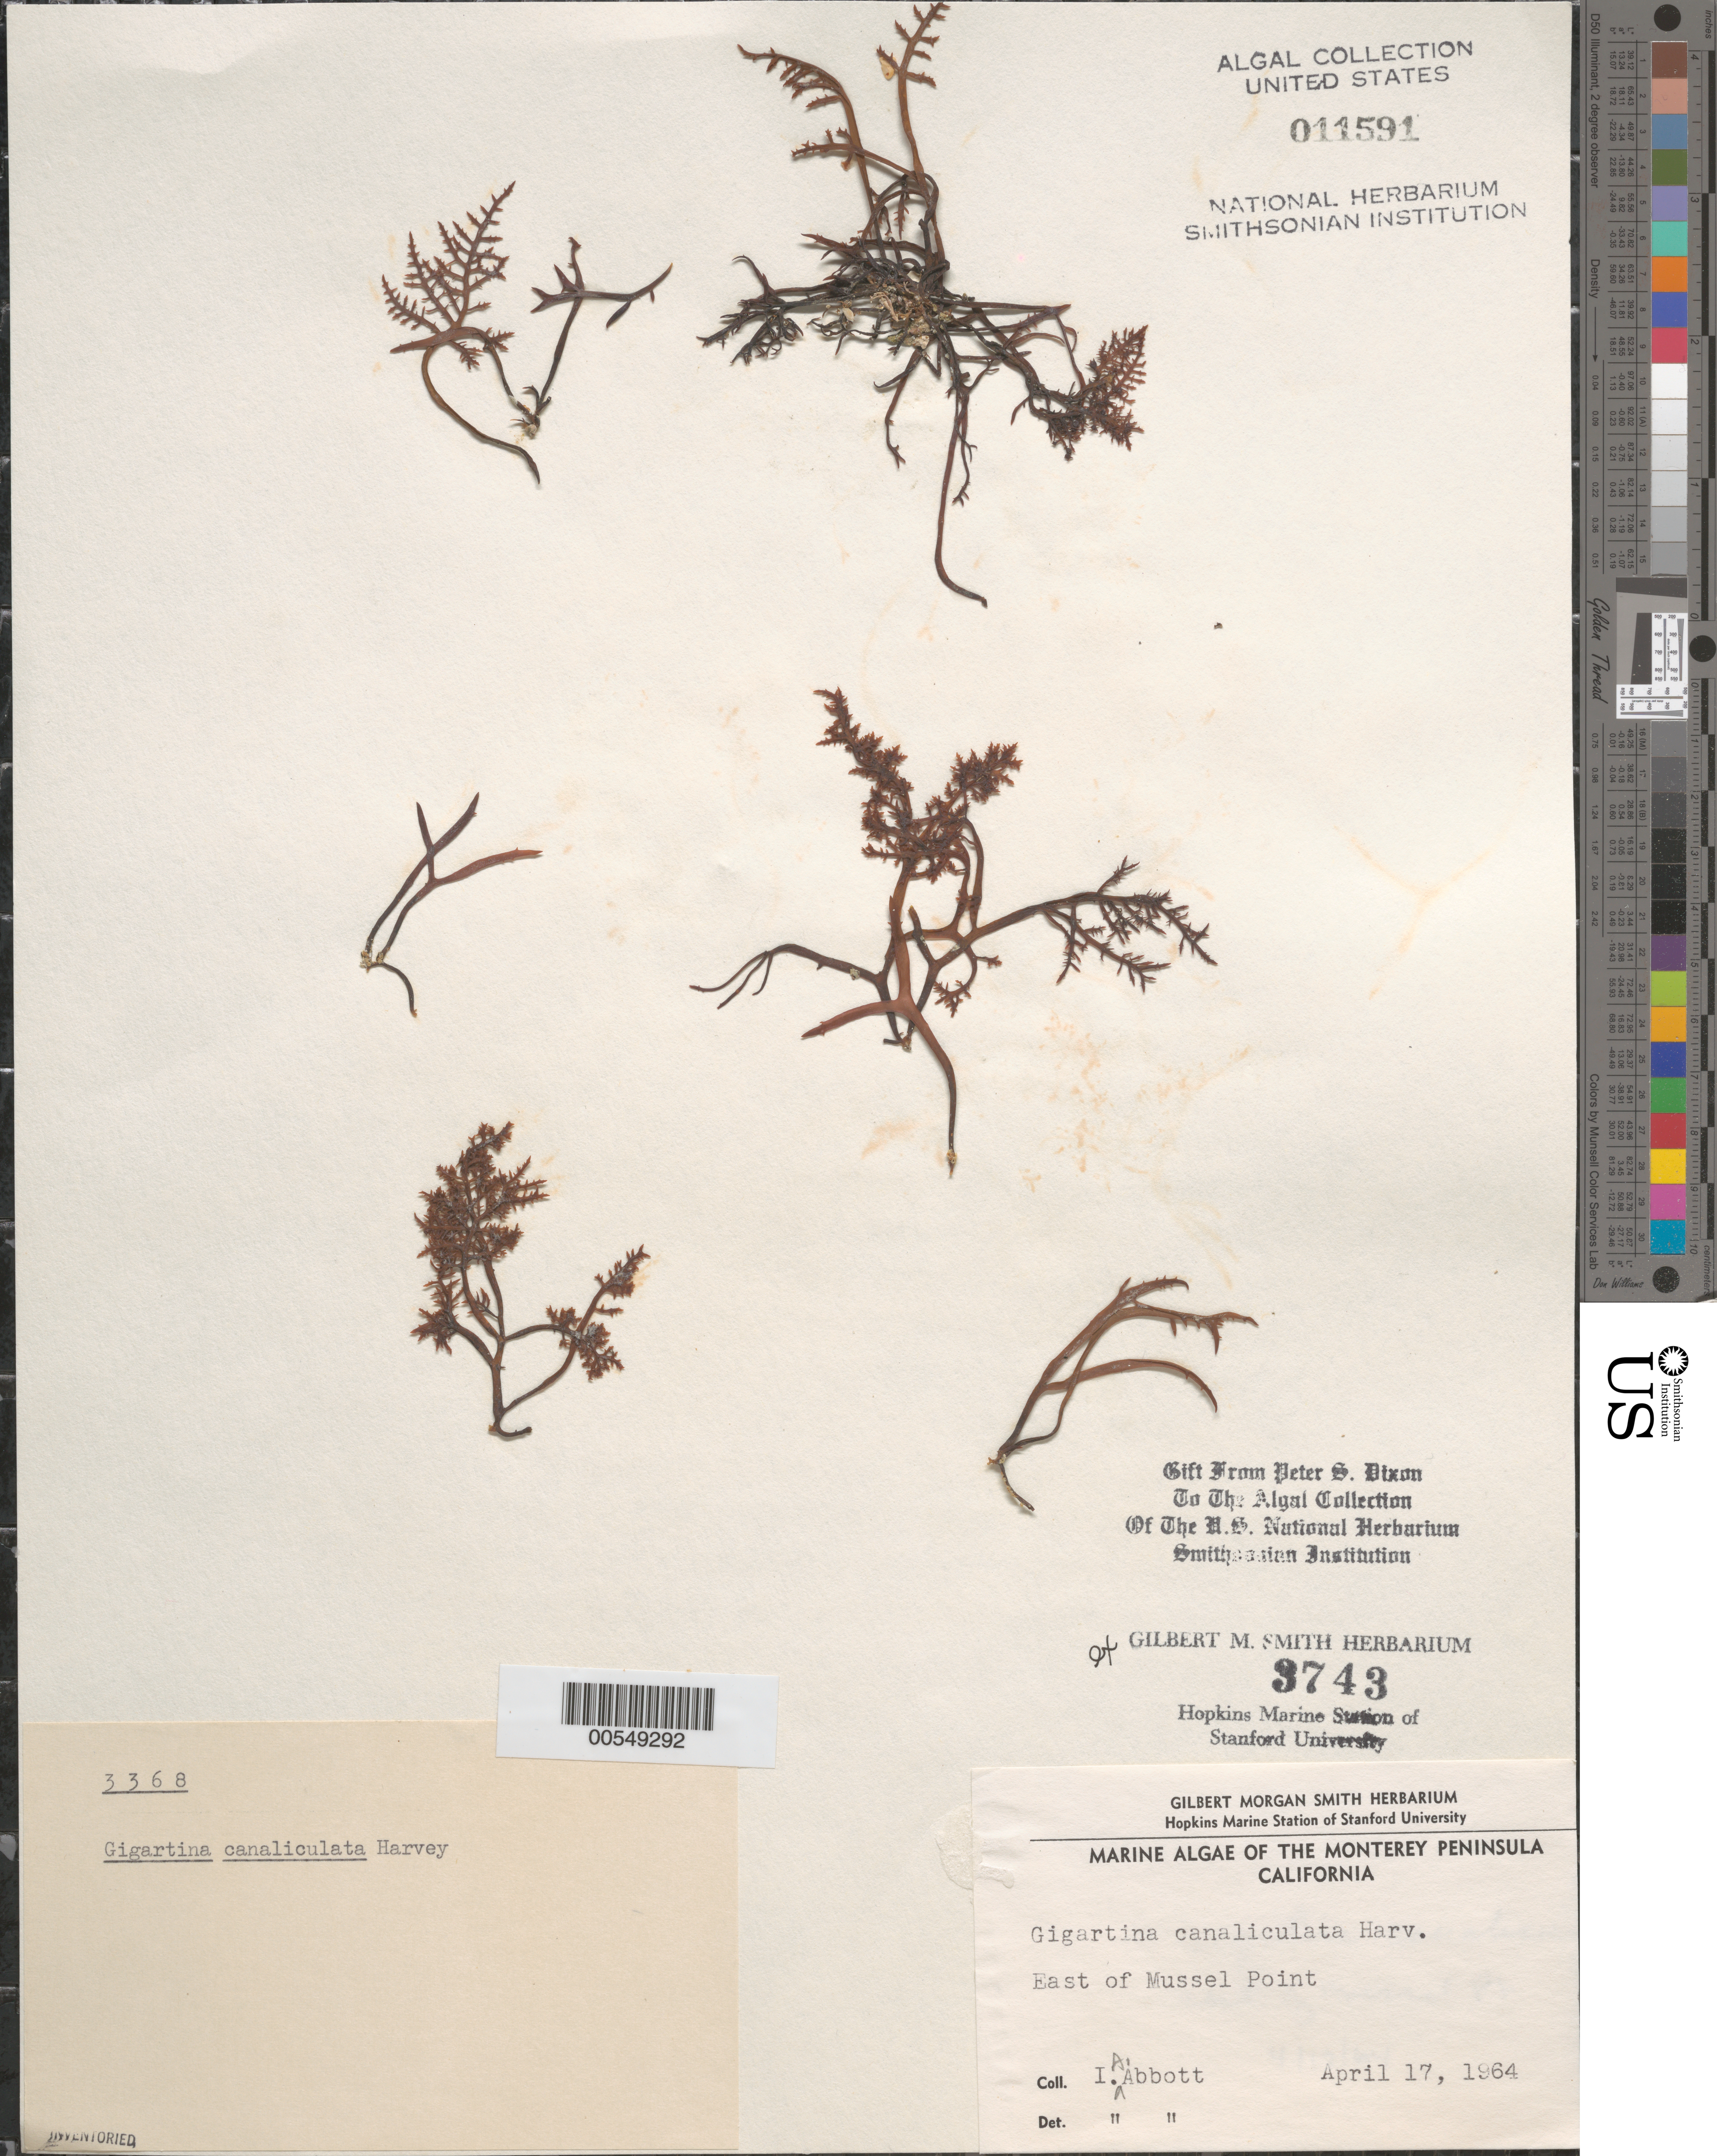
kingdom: Plantae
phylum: Rhodophyta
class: Florideophyceae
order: Gigartinales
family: Gigartinaceae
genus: Chondracanthus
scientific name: Chondracanthus canaliculatus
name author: (Harv.) Guiry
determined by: Algae name updating Project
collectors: I. A. Abbott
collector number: PSD 3368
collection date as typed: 17 Apr 1964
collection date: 1964-04-17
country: United States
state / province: California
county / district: Monterey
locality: East of Mussel Point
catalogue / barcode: US 11591